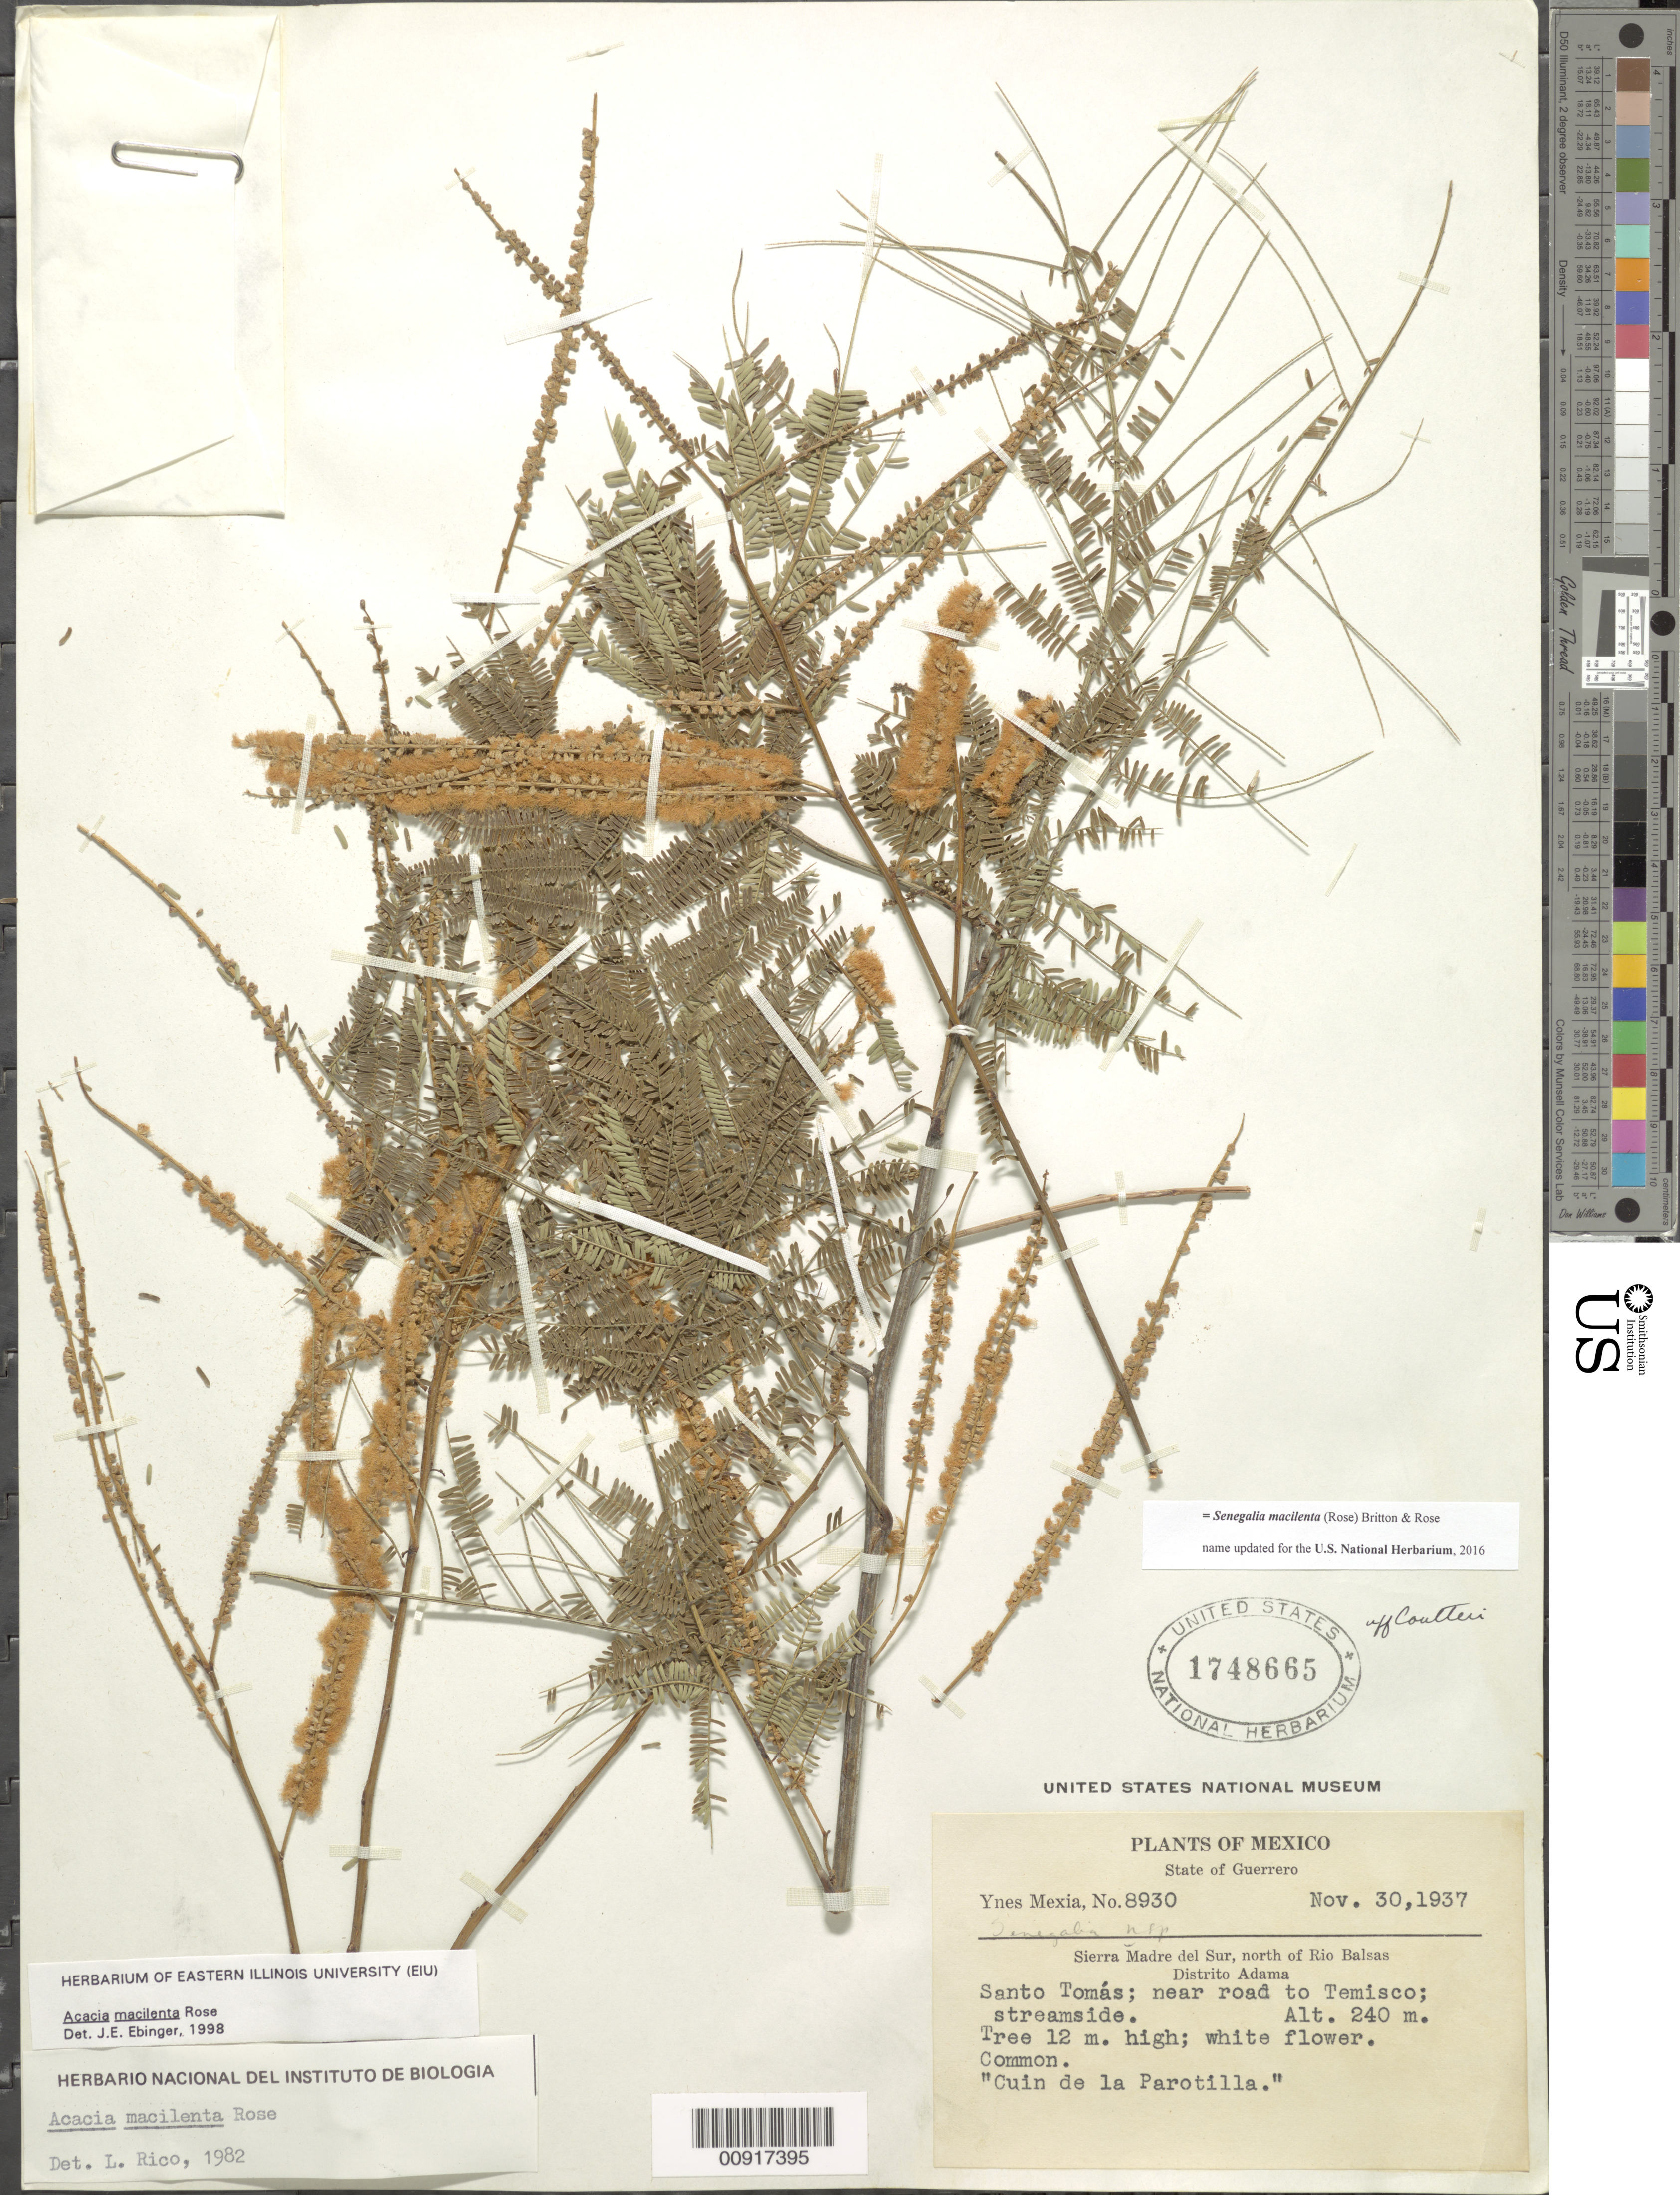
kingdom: Plantae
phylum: Tracheophyta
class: Magnoliopsida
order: Fabales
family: Fabaceae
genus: Senegalia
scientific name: Senegalia macilenta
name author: (Rose) Britton & Rose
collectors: Y. Mexia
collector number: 8930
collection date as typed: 30 Nov 1937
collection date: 1937-11-30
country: Mexico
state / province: Guerrero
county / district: Adama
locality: Santo Tomás; near road to Temisco. Sierra Madre del Sur, north of Río Balsas, Distrito Adama, State of Guerrero.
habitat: Streamside.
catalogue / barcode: US 1748665